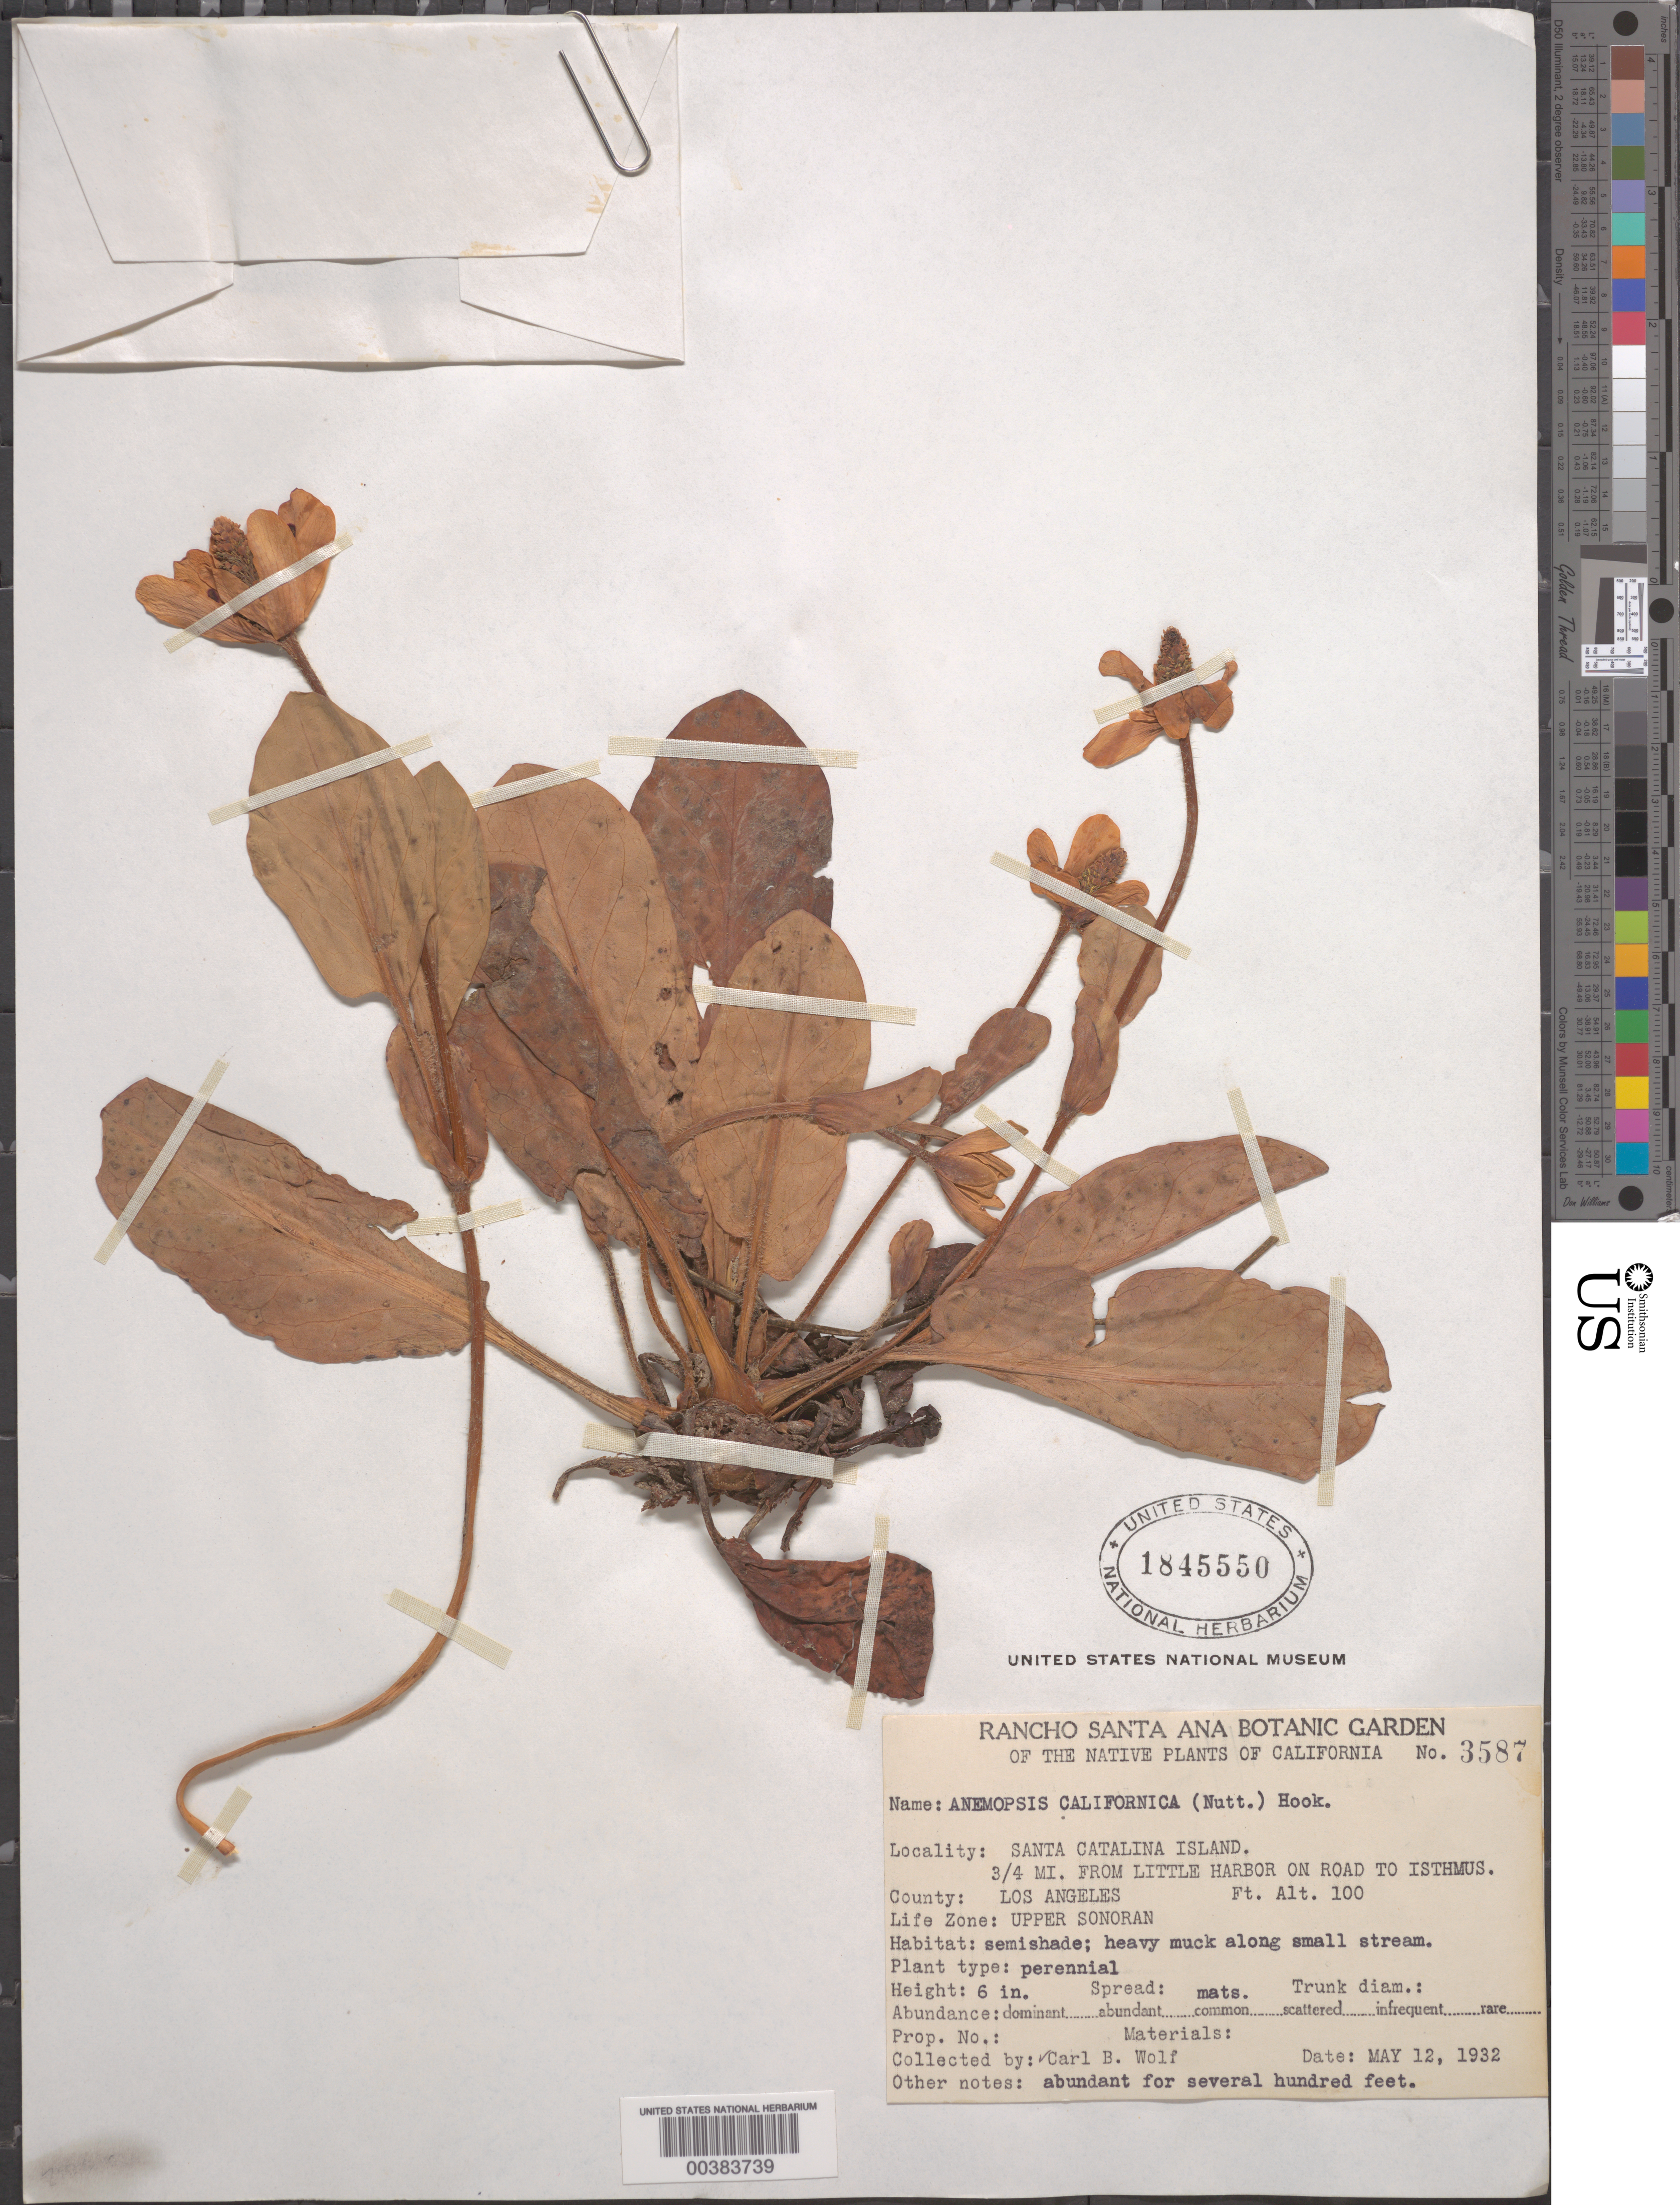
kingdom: Plantae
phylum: Tracheophyta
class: Magnoliopsida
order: Piperales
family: Saururaceae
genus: Anemopsis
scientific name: Anemopsis californica var. typica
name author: Kelso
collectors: C. B. Wolf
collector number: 3587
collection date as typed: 12 May 1932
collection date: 1932-05-12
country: United States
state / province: California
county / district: Los Angeles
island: Santa Catalina Island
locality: Santa catalina i.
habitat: Semishade, heavy muck along small stream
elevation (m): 30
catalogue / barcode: US 1845550